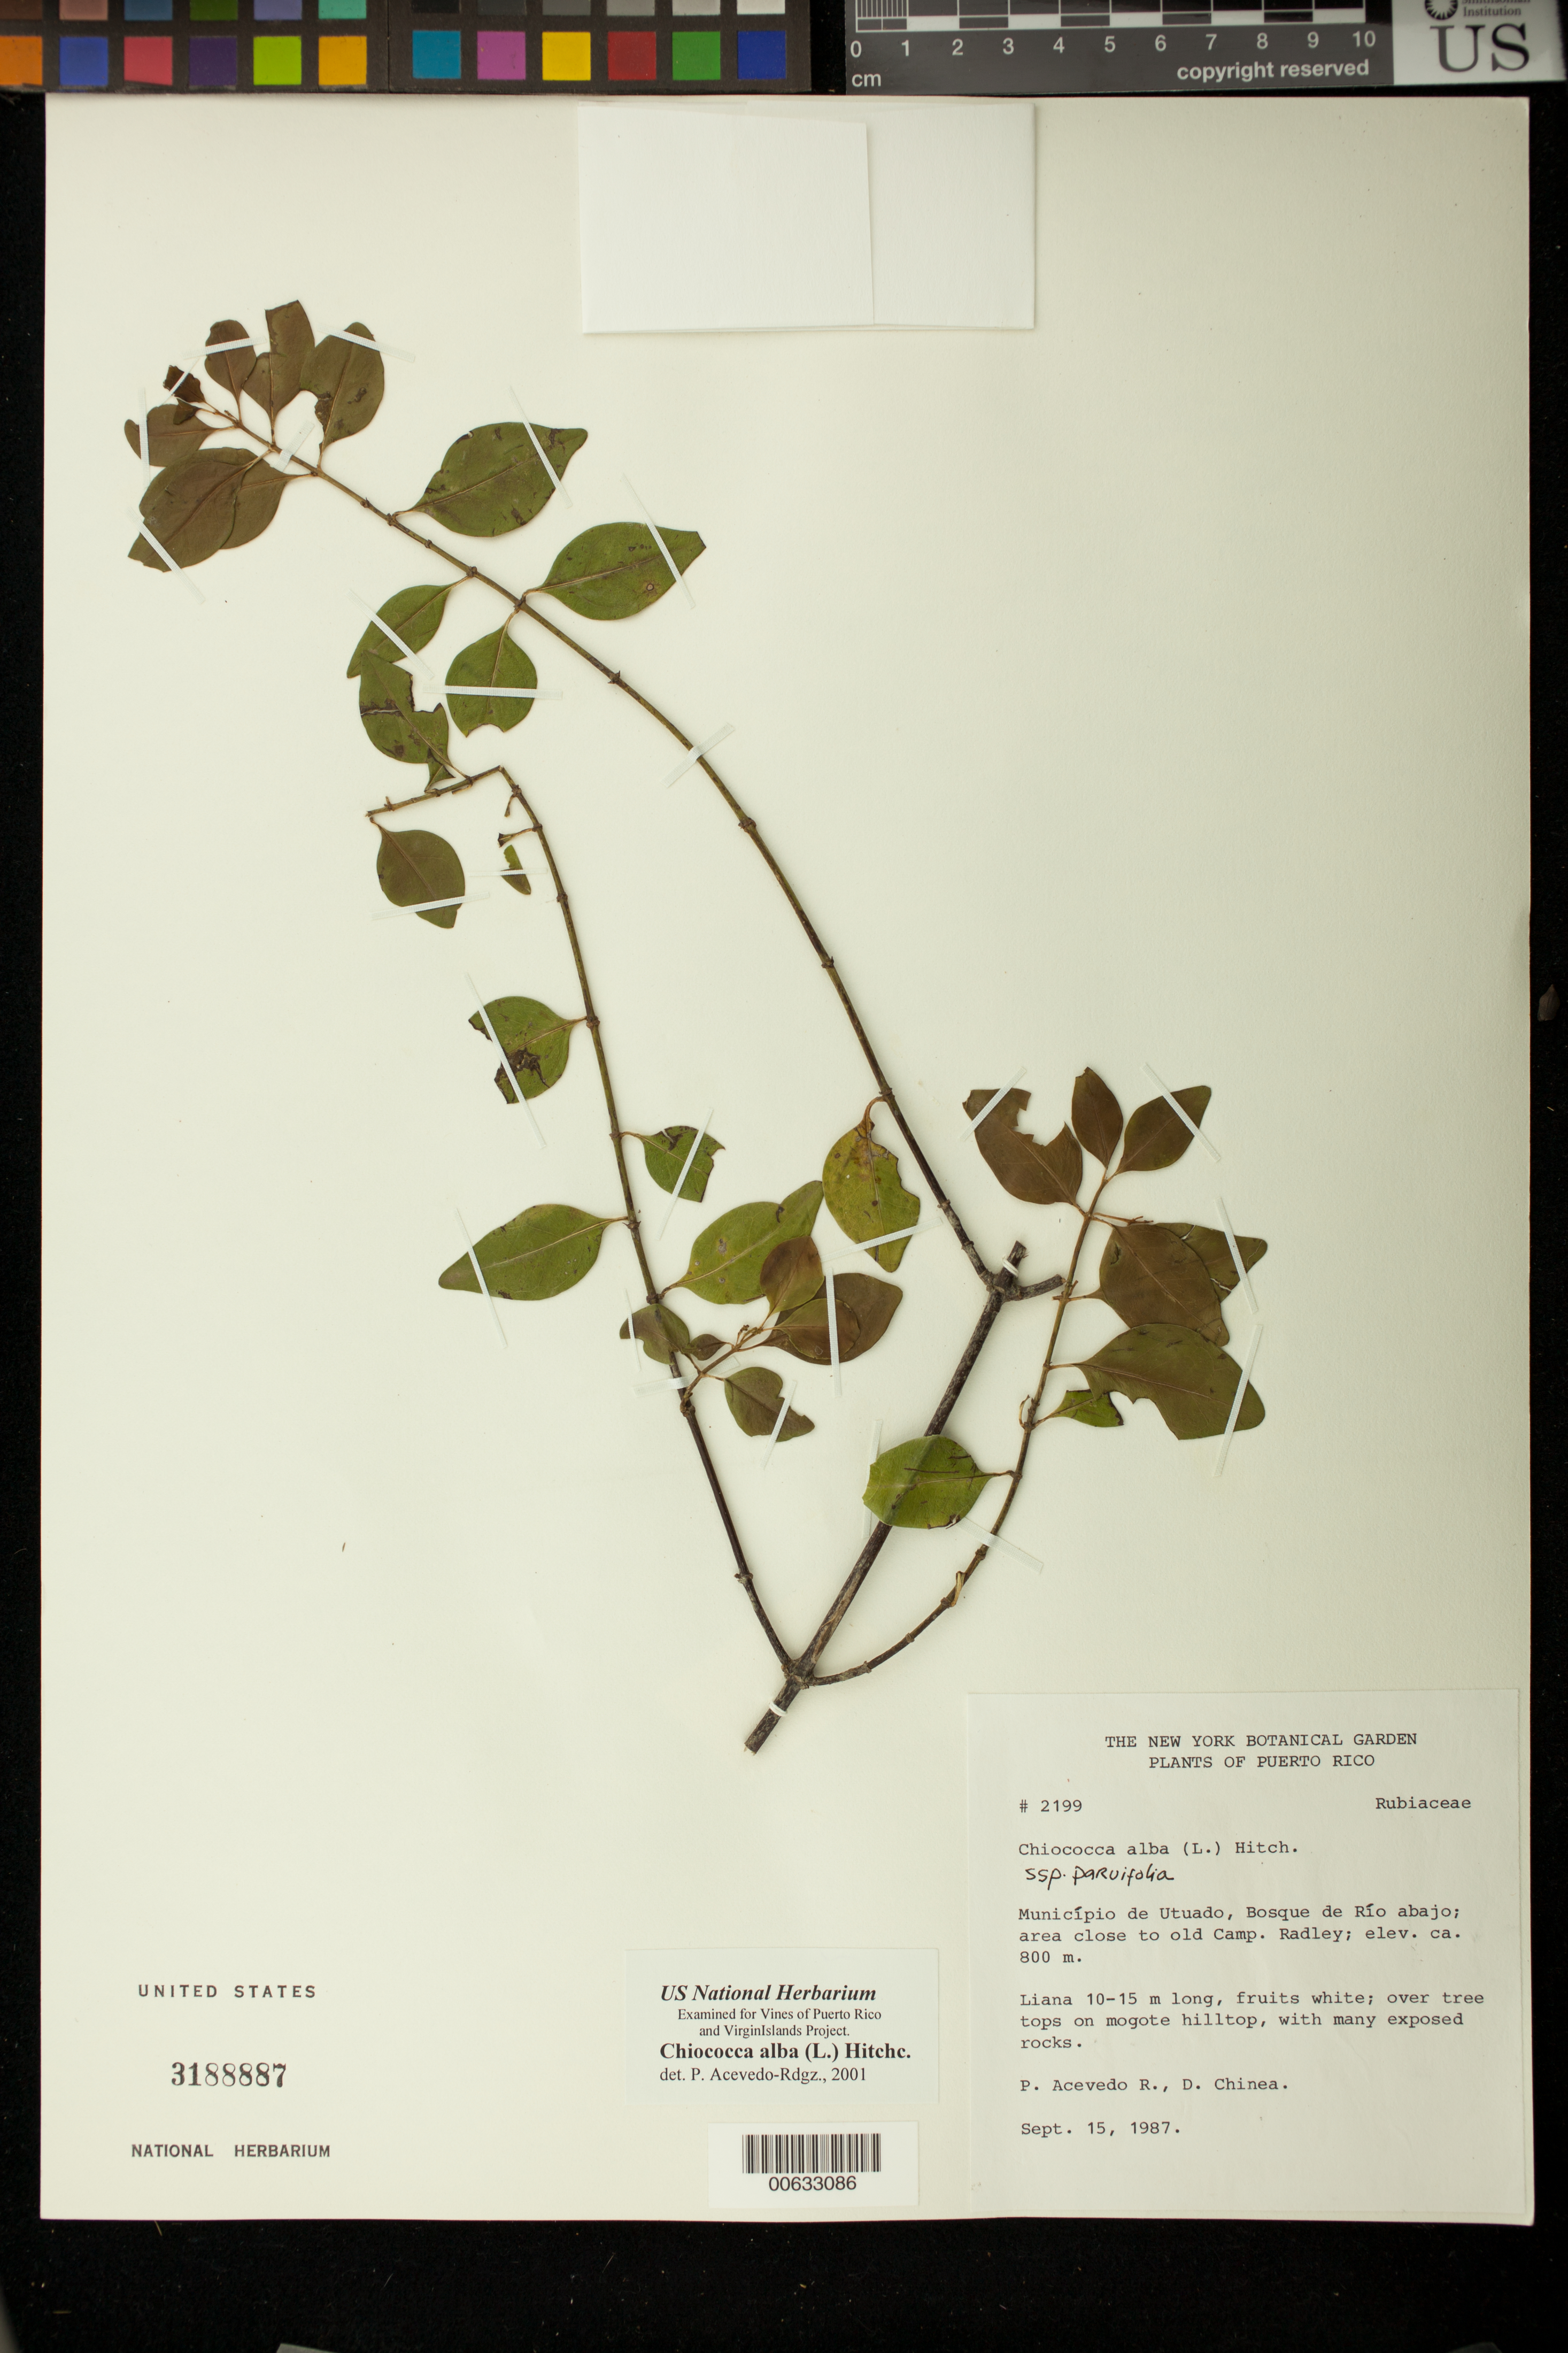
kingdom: Plantae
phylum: Tracheophyta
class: Magnoliopsida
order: Gentianales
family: Rubiaceae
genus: Chiococca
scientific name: Chiococca alba subsp. parvifolia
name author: (Wullschl. ex Griseb.) Steyerm.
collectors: P. Acevedo-Rodr. & D. Chinea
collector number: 2199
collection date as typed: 10 Sep 1987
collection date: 1987-09-10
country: Puerto Rico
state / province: Arecibo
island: Puerto Rico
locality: Arecibo; Bosque de Río Abajo, Camp Radley.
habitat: Area adjacent to camp.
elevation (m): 300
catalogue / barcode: US 3188887